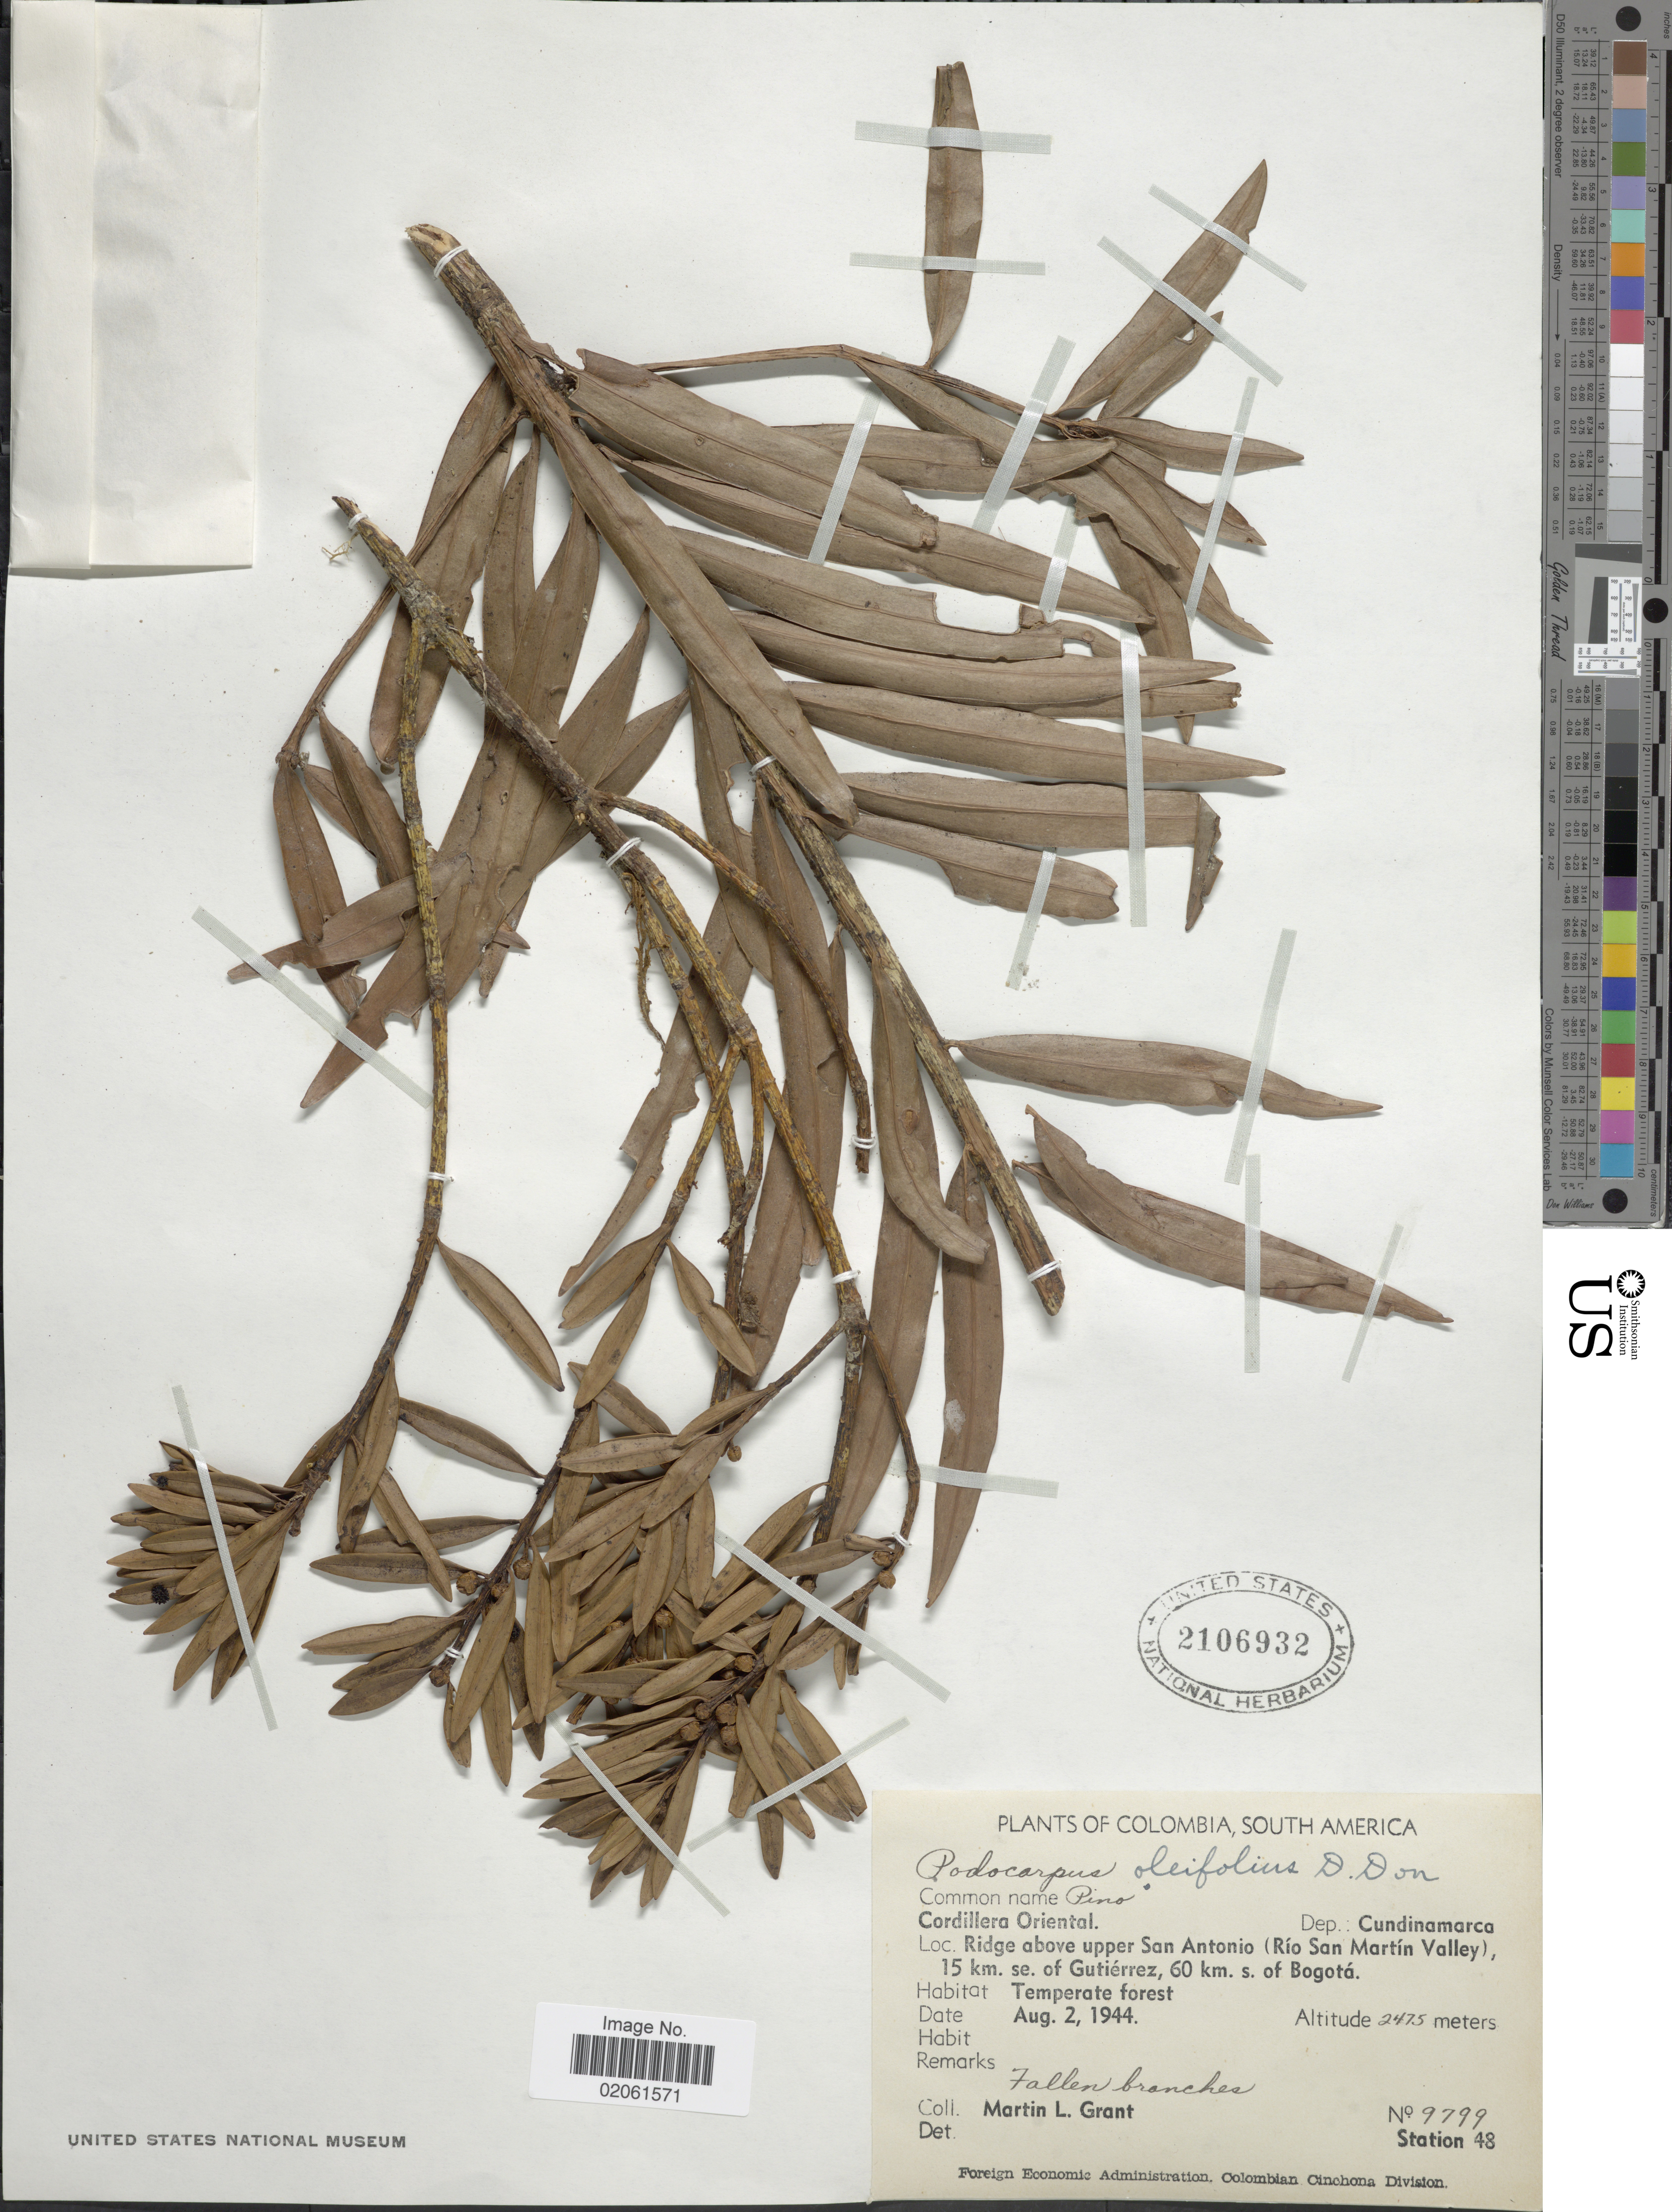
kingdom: Plantae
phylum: Tracheophyta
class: Pinopsida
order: Pinales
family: Podocarpaceae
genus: Podocarpus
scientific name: Podocarpus oleifolius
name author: D. Don ex Lamb.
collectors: M. L. Grant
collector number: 9799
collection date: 1944-08-02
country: Colombia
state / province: Cundinamarca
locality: Cordillera Oriental, Dep.: Cundinamarca. Ridge above upper San Antonio (Rio San Martin Valley), 15 km se. of Gutierrez, 60 km s. of Bogota.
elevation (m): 2475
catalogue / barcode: US 2106932